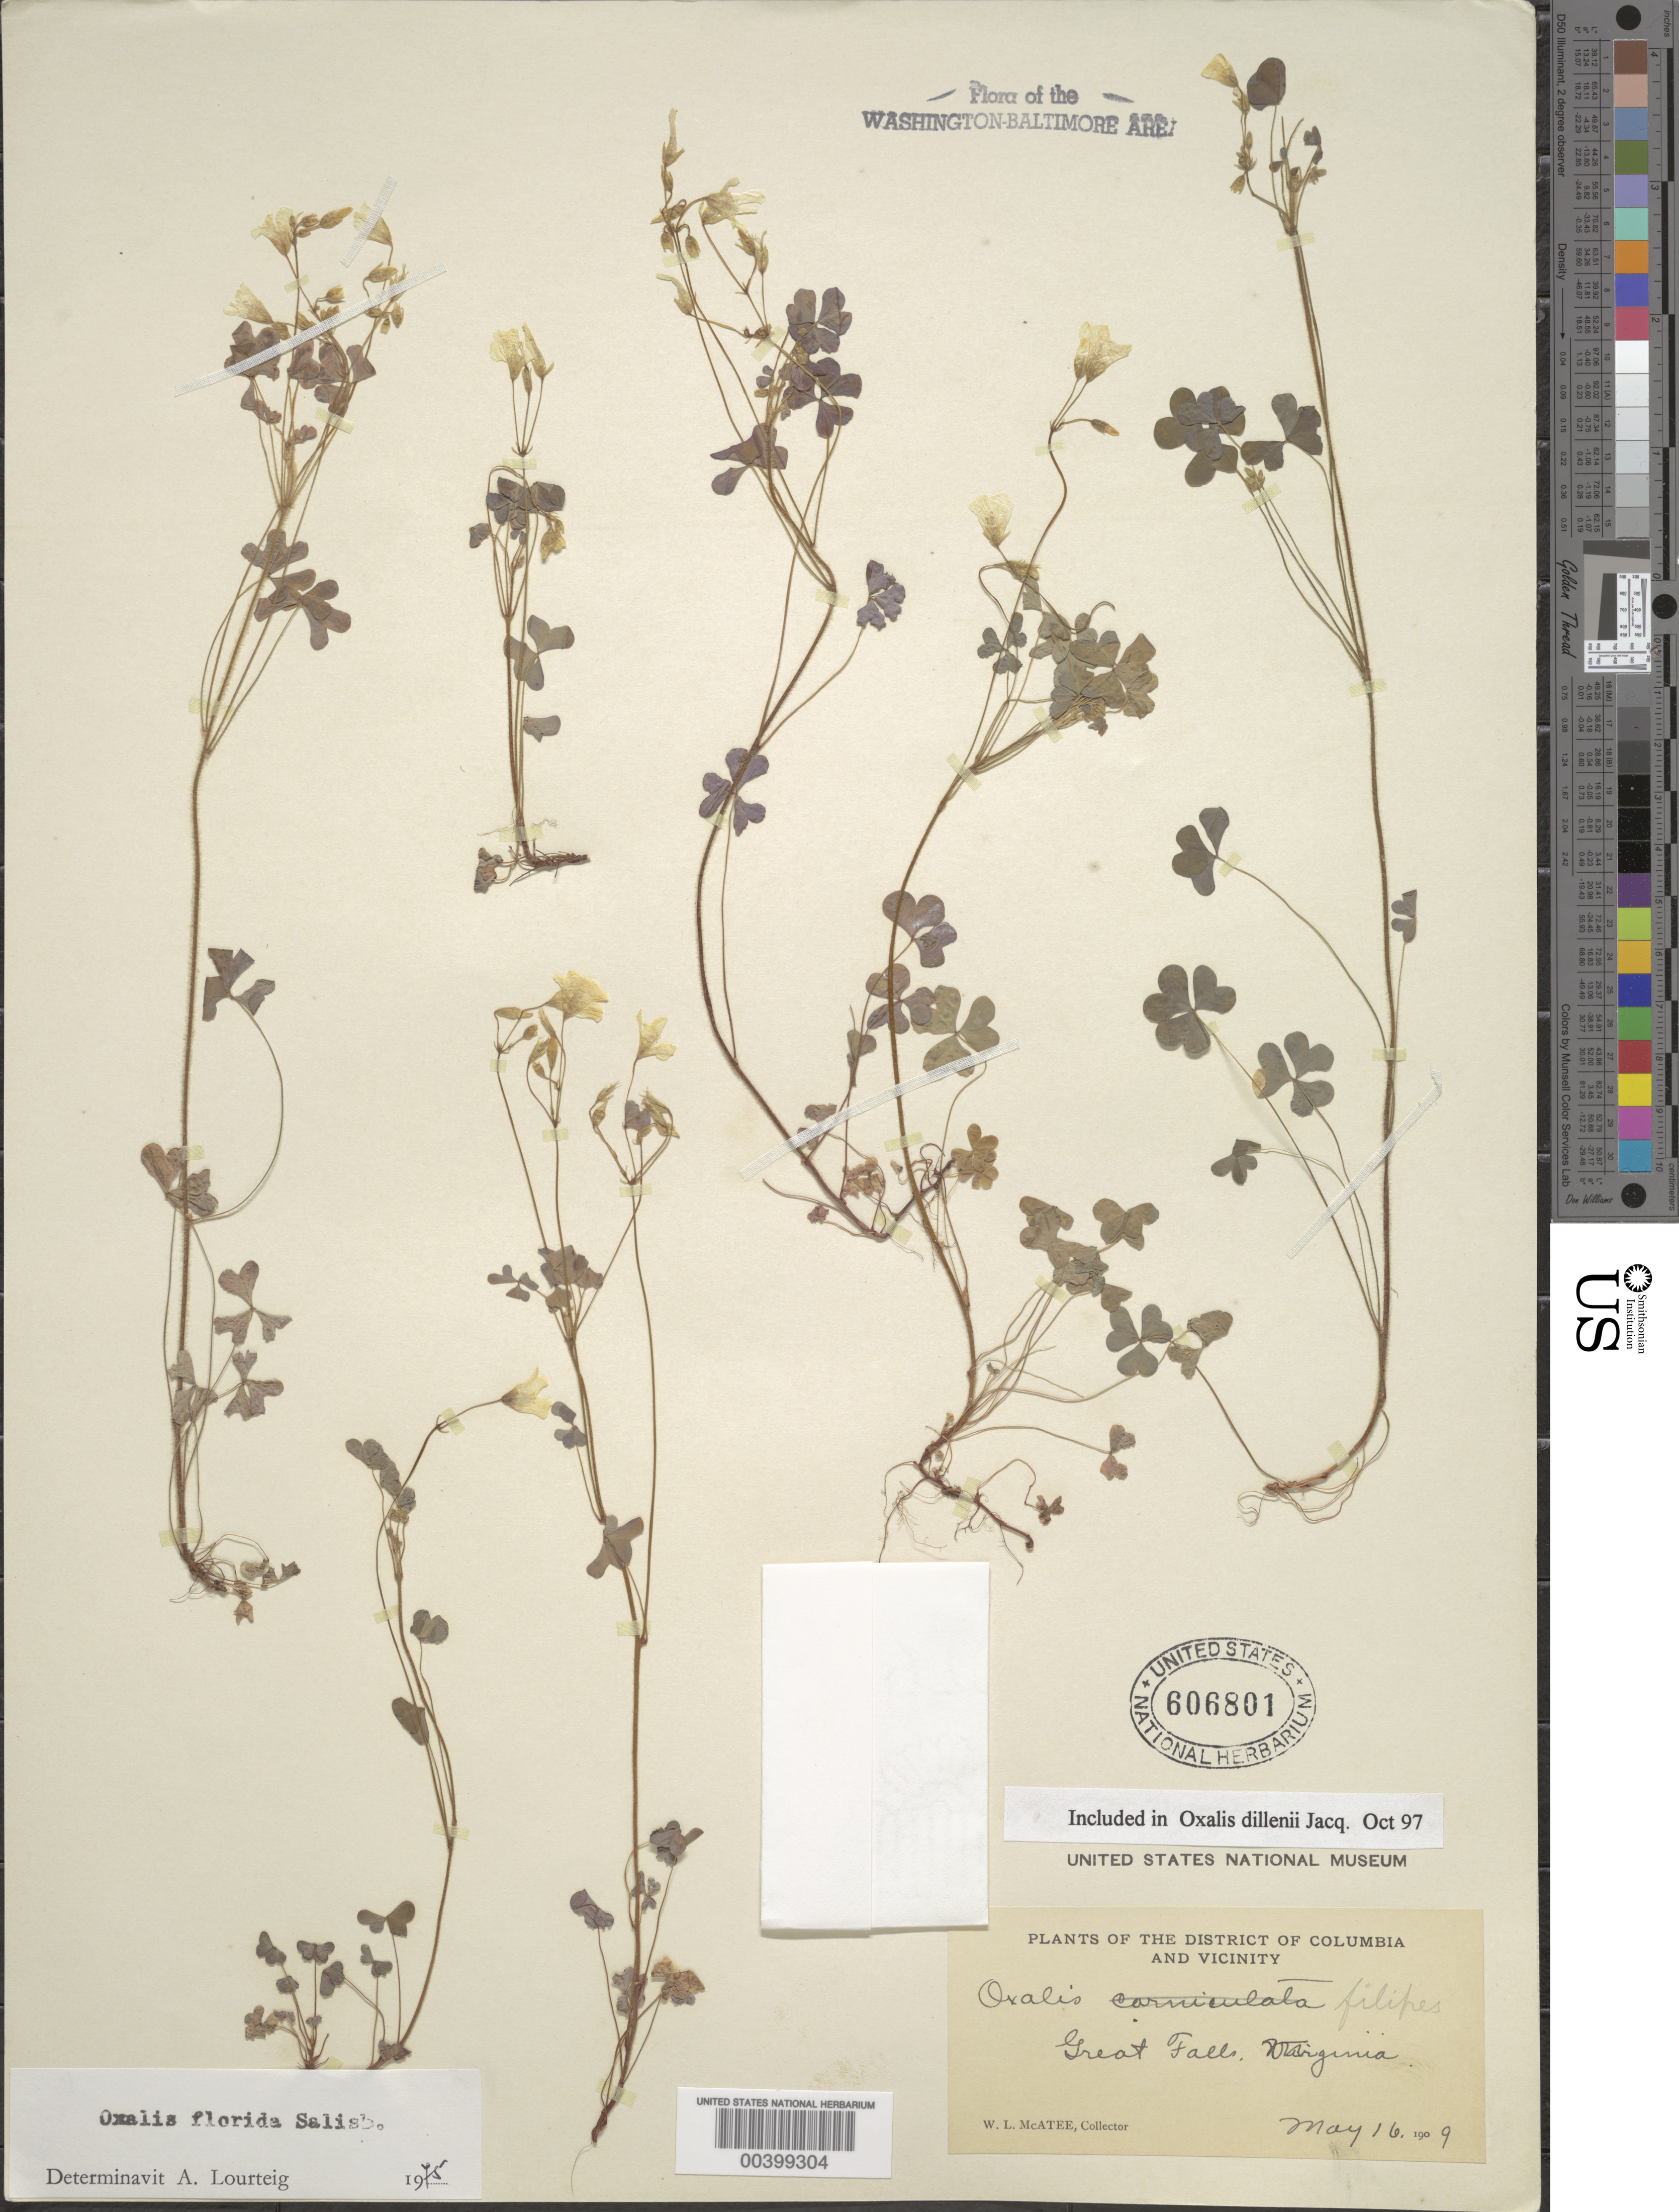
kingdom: Plantae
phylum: Tracheophyta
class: Magnoliopsida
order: Oxalidales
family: Oxalidaceae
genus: Oxalis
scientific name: Oxalis dillenii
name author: Jacq.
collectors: W. McAtee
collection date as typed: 16 May 1909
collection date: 1909-05-16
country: United States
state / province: Virginia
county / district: Fairfax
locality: Great Falls C. and O. Canal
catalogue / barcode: US 606801